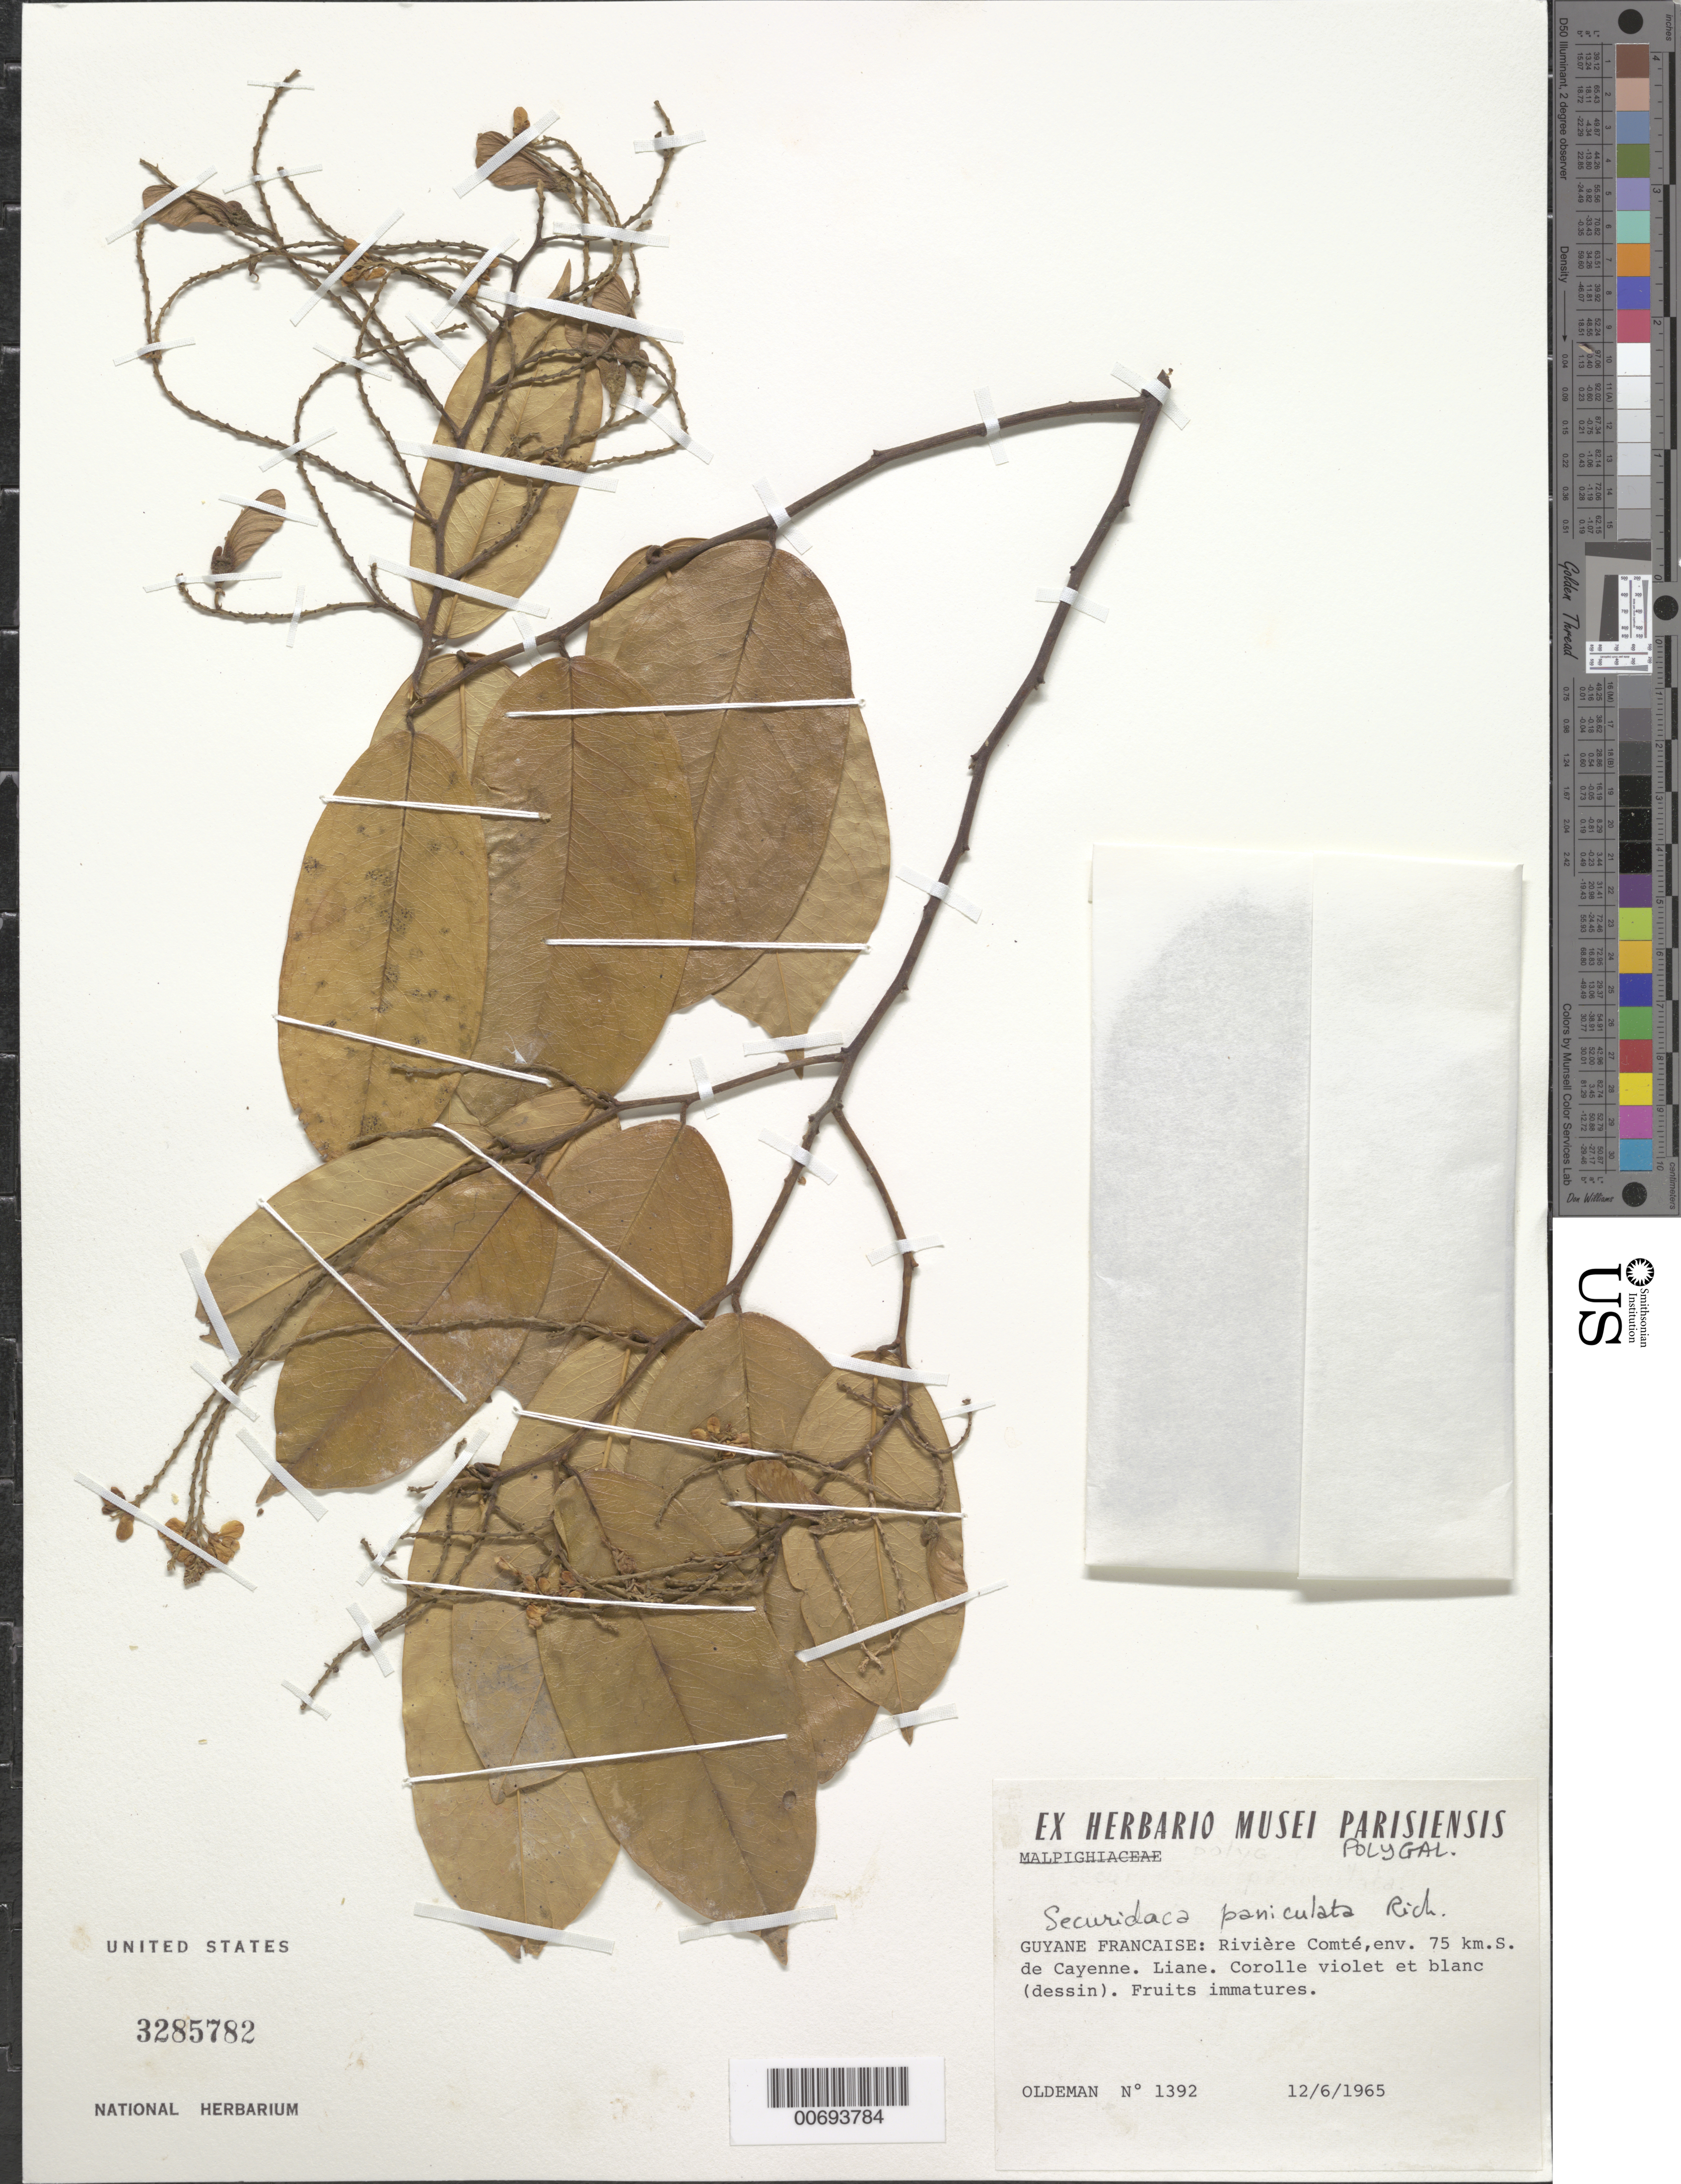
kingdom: Plantae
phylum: Tracheophyta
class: Magnoliopsida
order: Fabales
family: Polygalaceae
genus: Securidaca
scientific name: Securidaca paniculata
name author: Rich.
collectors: R. Oldeman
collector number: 1392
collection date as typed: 12-Jun-65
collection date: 1965-06-12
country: French Guiana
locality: Rivière Comté, env. 75 km S de Cayenne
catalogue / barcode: US 3285782